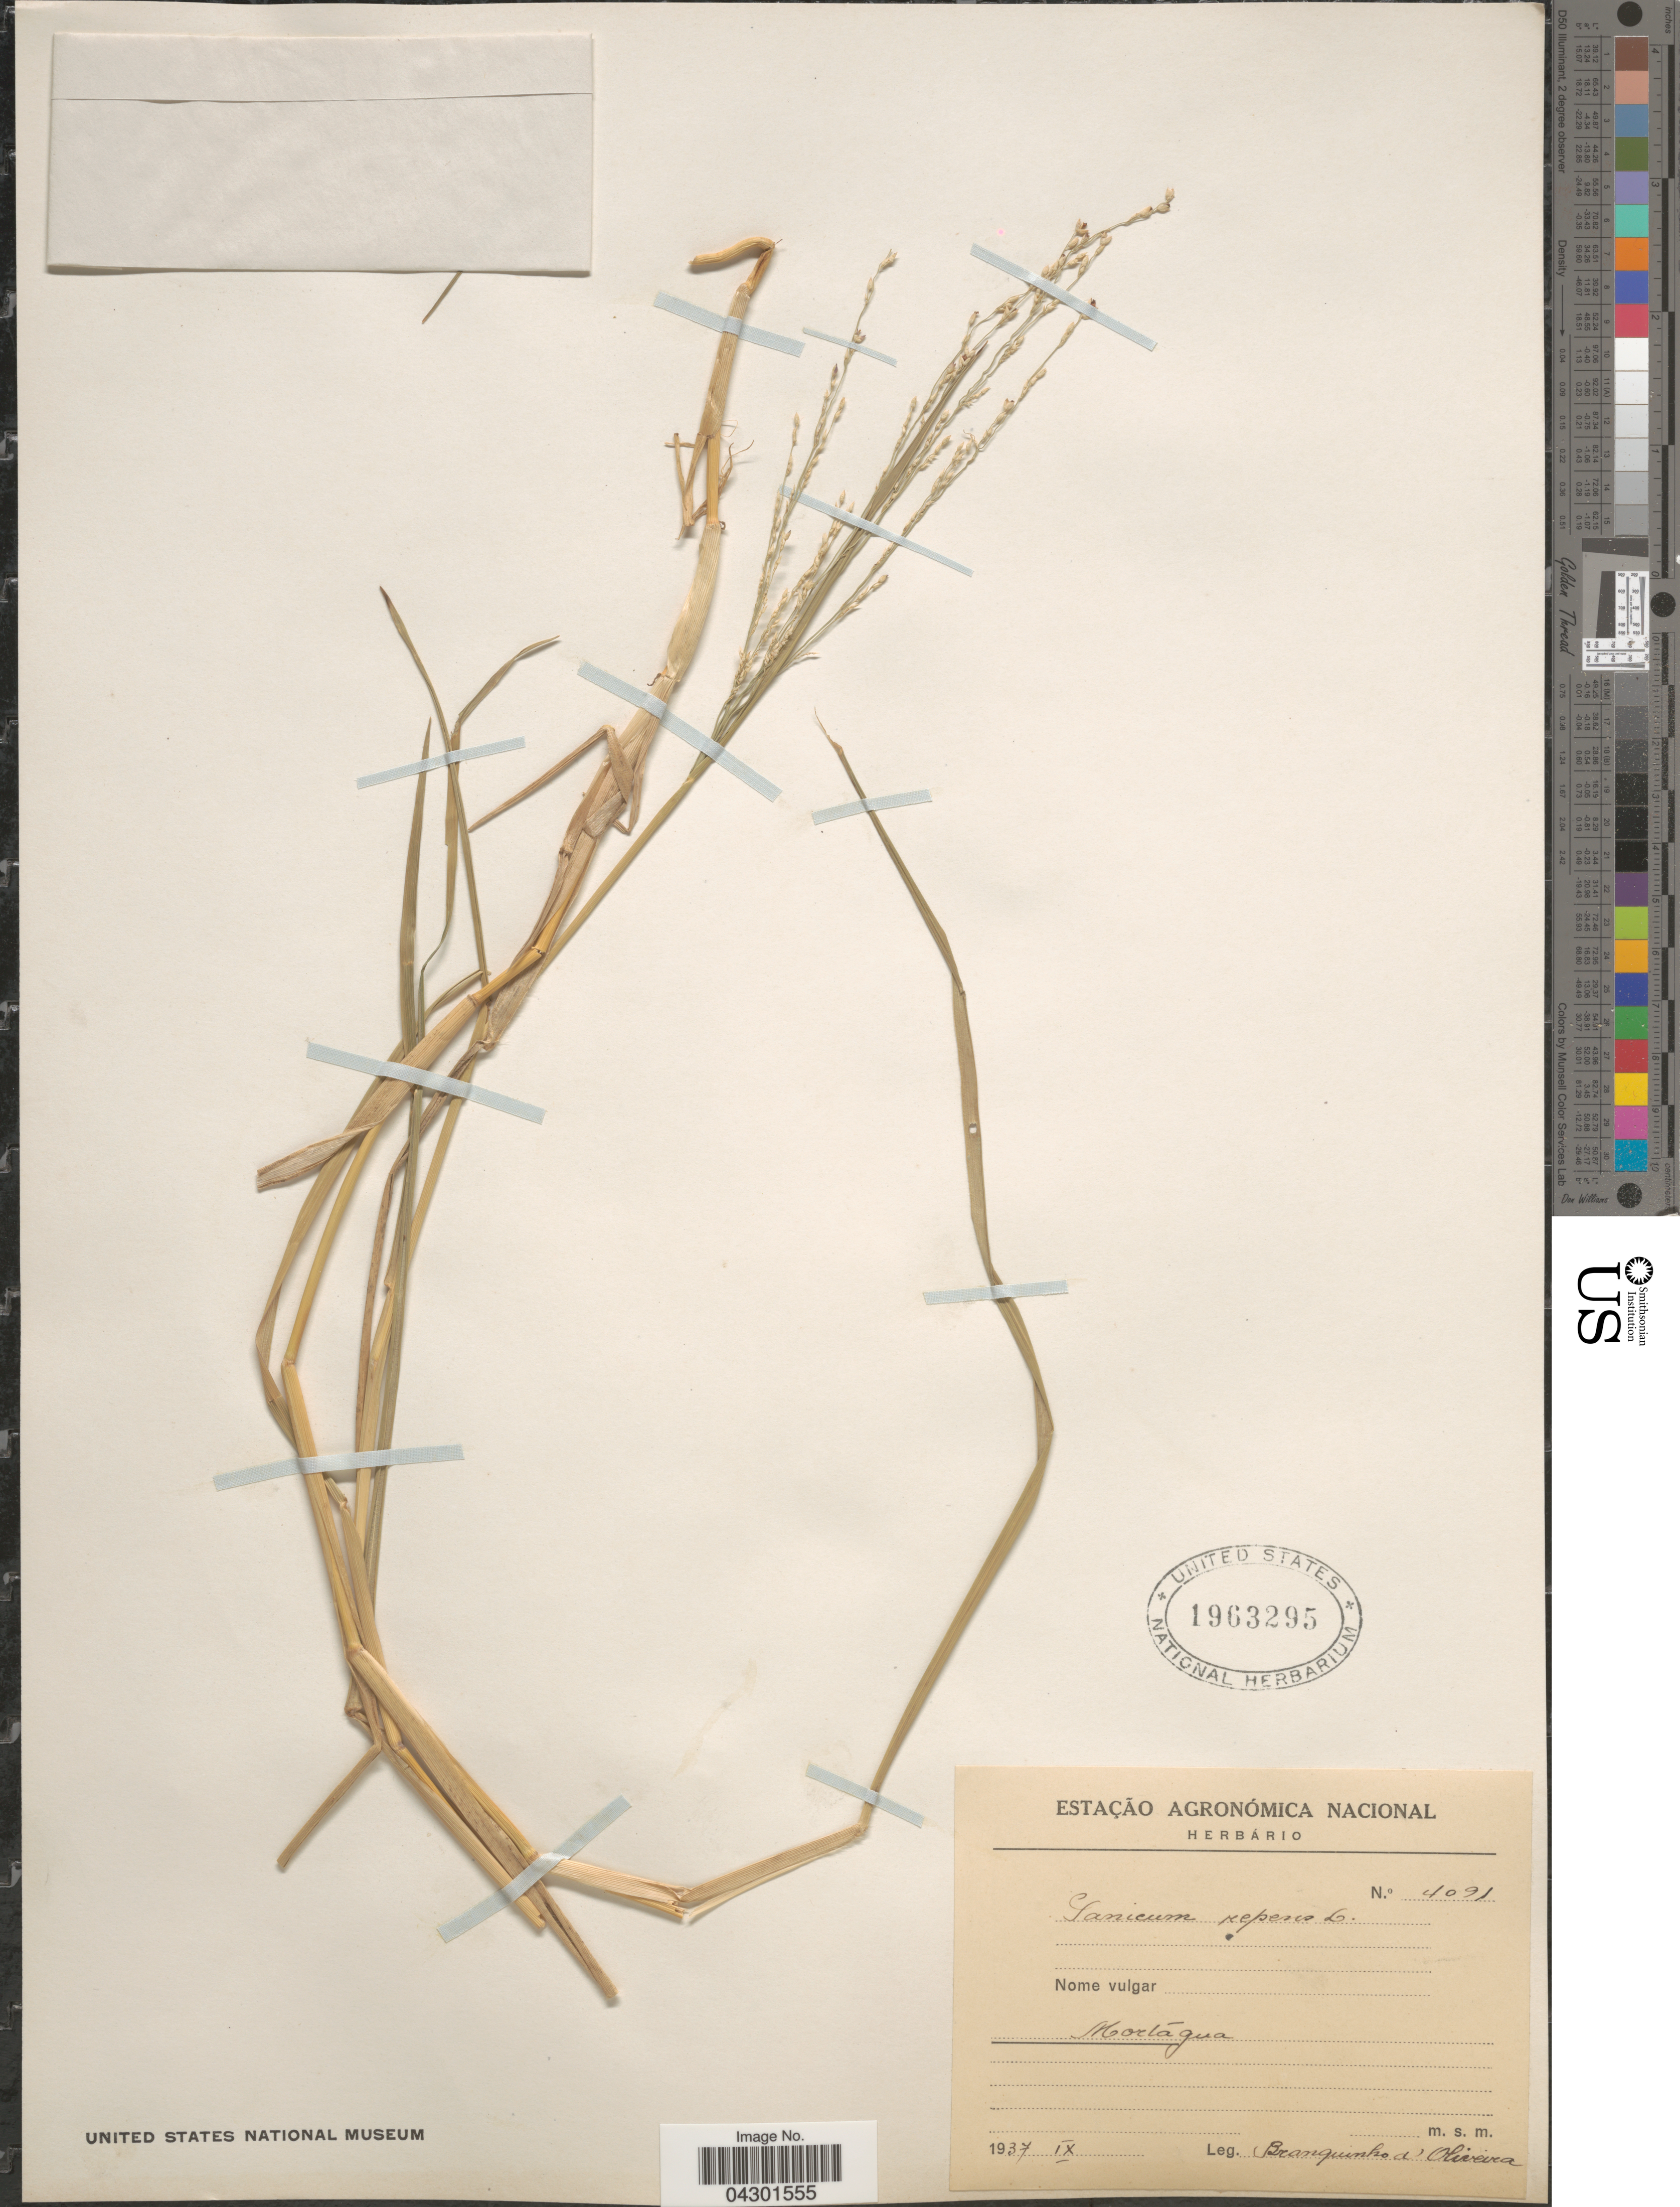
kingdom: Plantae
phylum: Tracheophyta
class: Liliopsida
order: Poales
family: Poaceae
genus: Panicum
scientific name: Panicum repens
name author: L.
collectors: A. Branquinho D'Oliveira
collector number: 4091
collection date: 1937-09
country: Portugal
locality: Mortagua.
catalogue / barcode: US 1963295